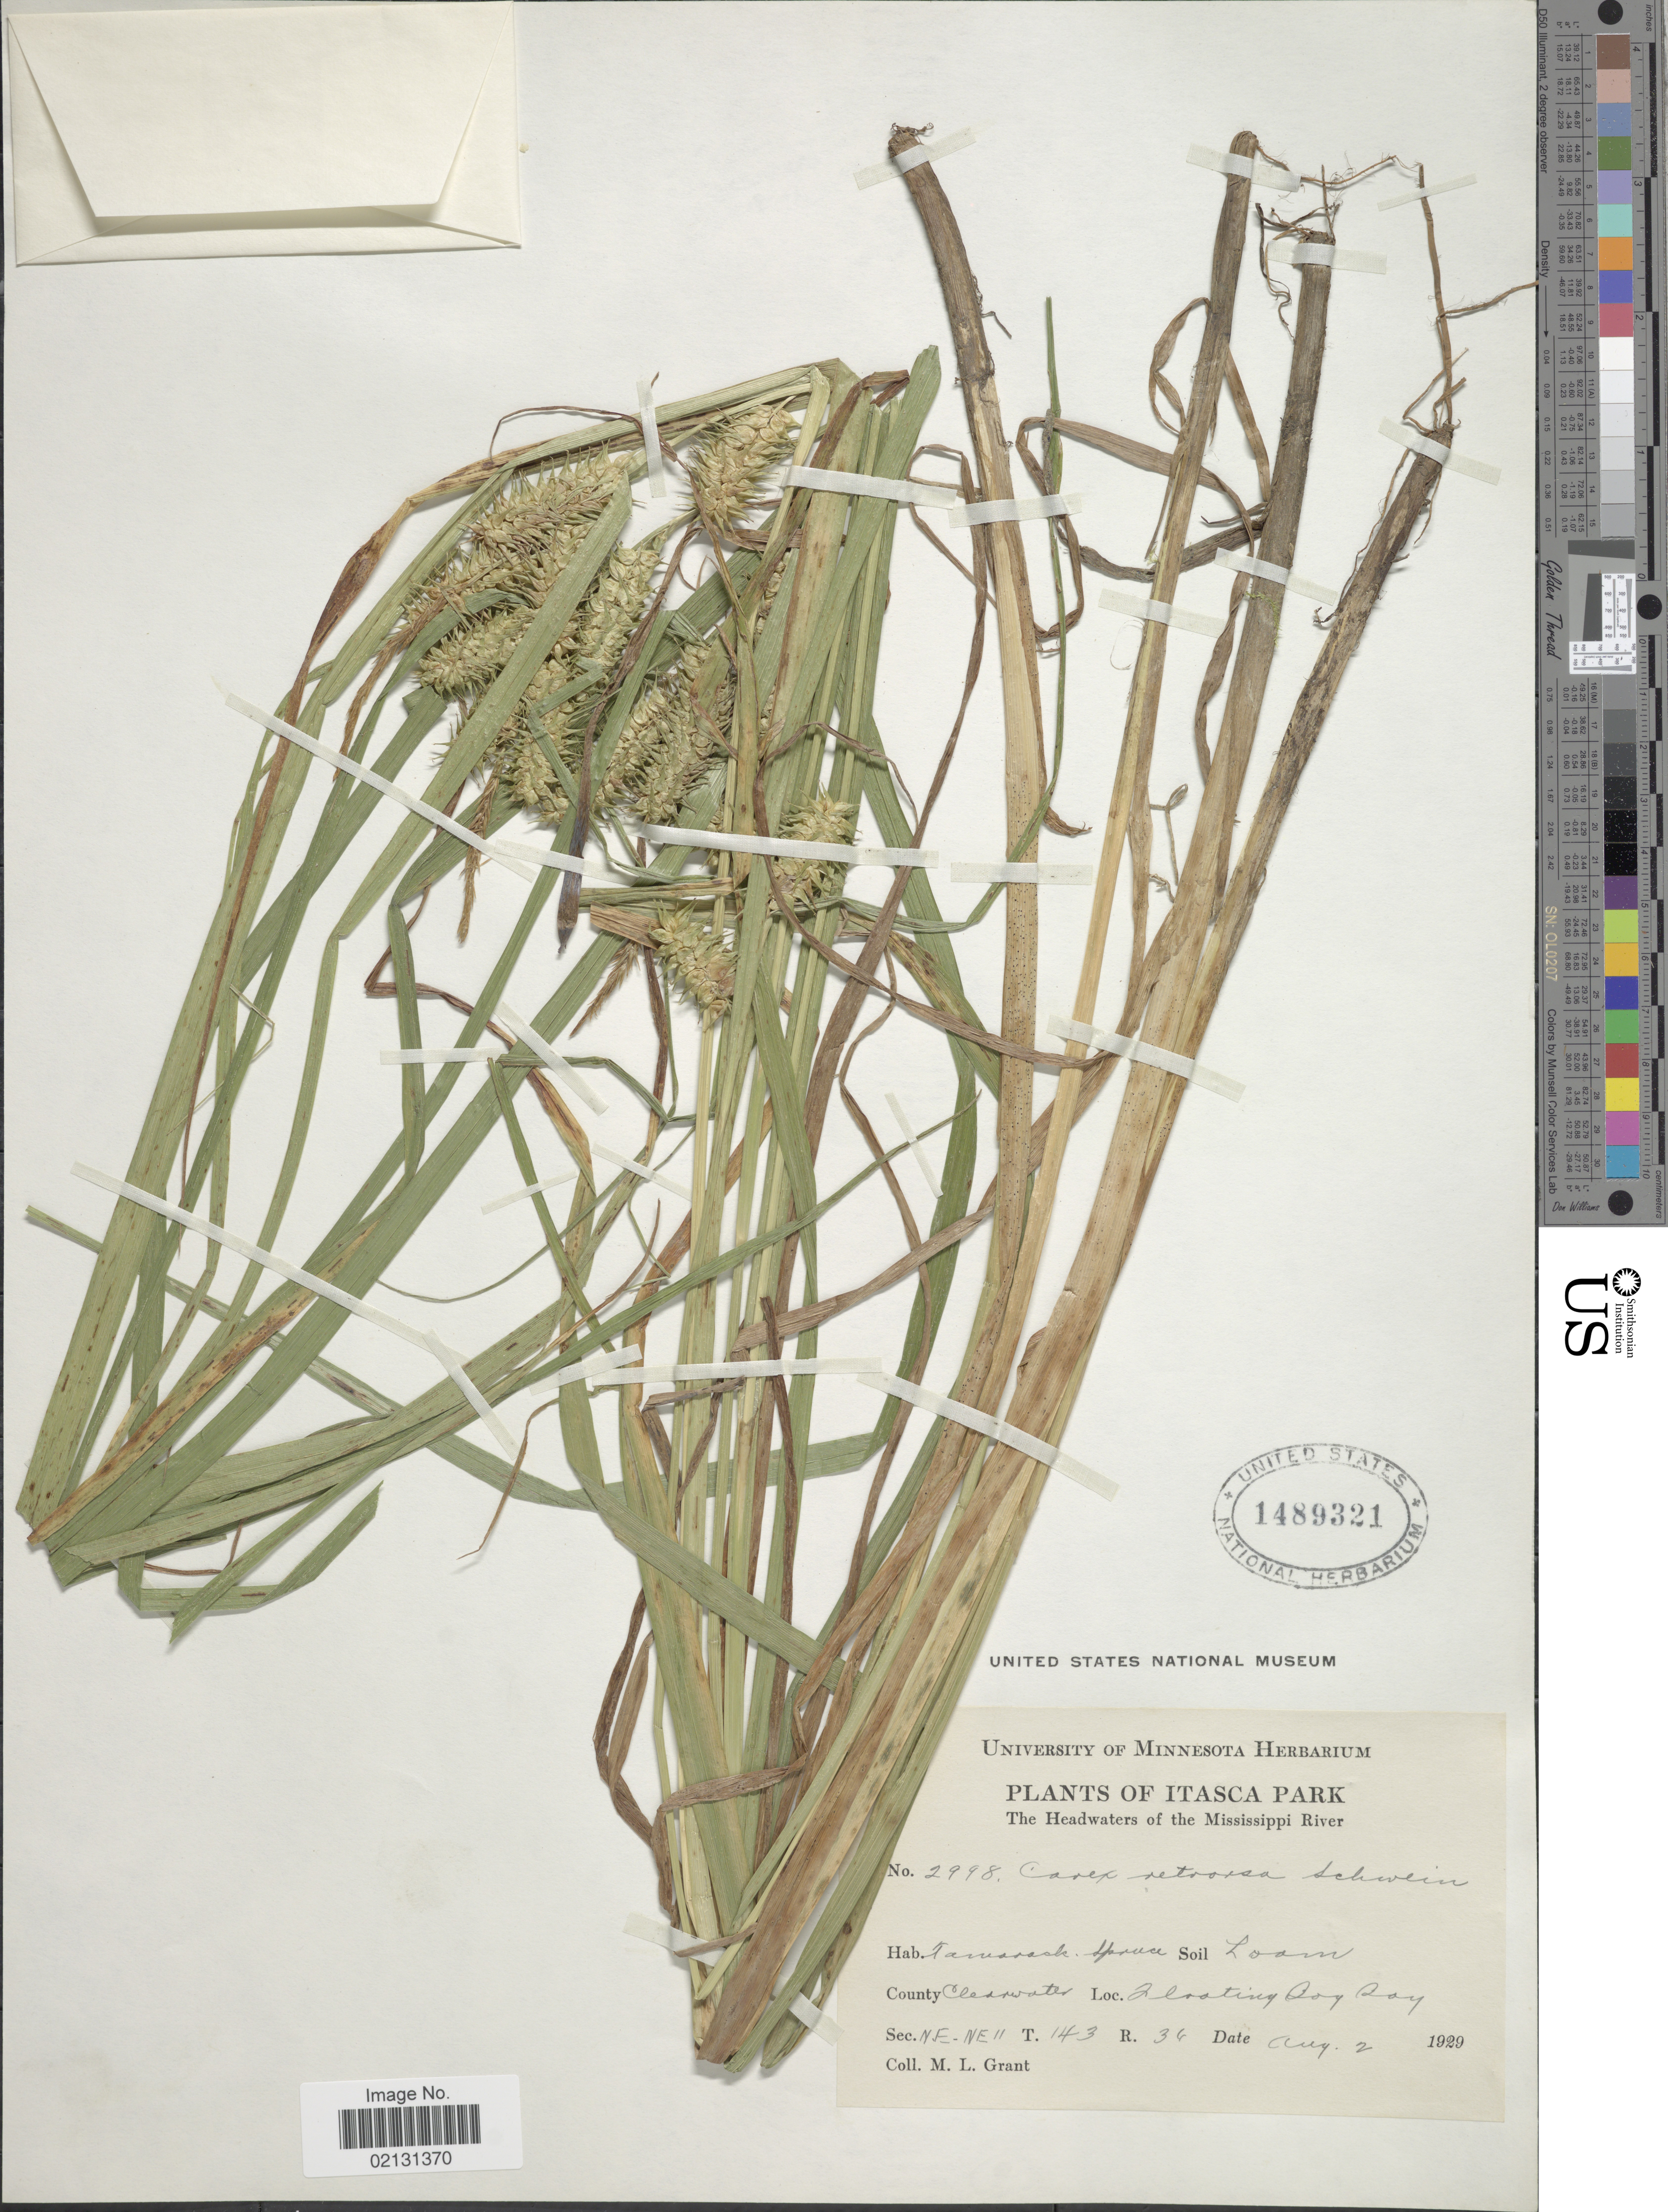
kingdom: Plantae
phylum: Tracheophyta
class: Liliopsida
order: Poales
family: Cyperaceae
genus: Carex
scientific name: Carex retrorsa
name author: Schwein.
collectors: M. L. Grant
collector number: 2998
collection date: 1929-08-02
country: United States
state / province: Minnesota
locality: Itasca River, The Headwaters of the Mississippi River, County Clearwater, Floating Bog Bay, Sec. NE-NE 11 T. 143 R34.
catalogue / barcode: US 1489321